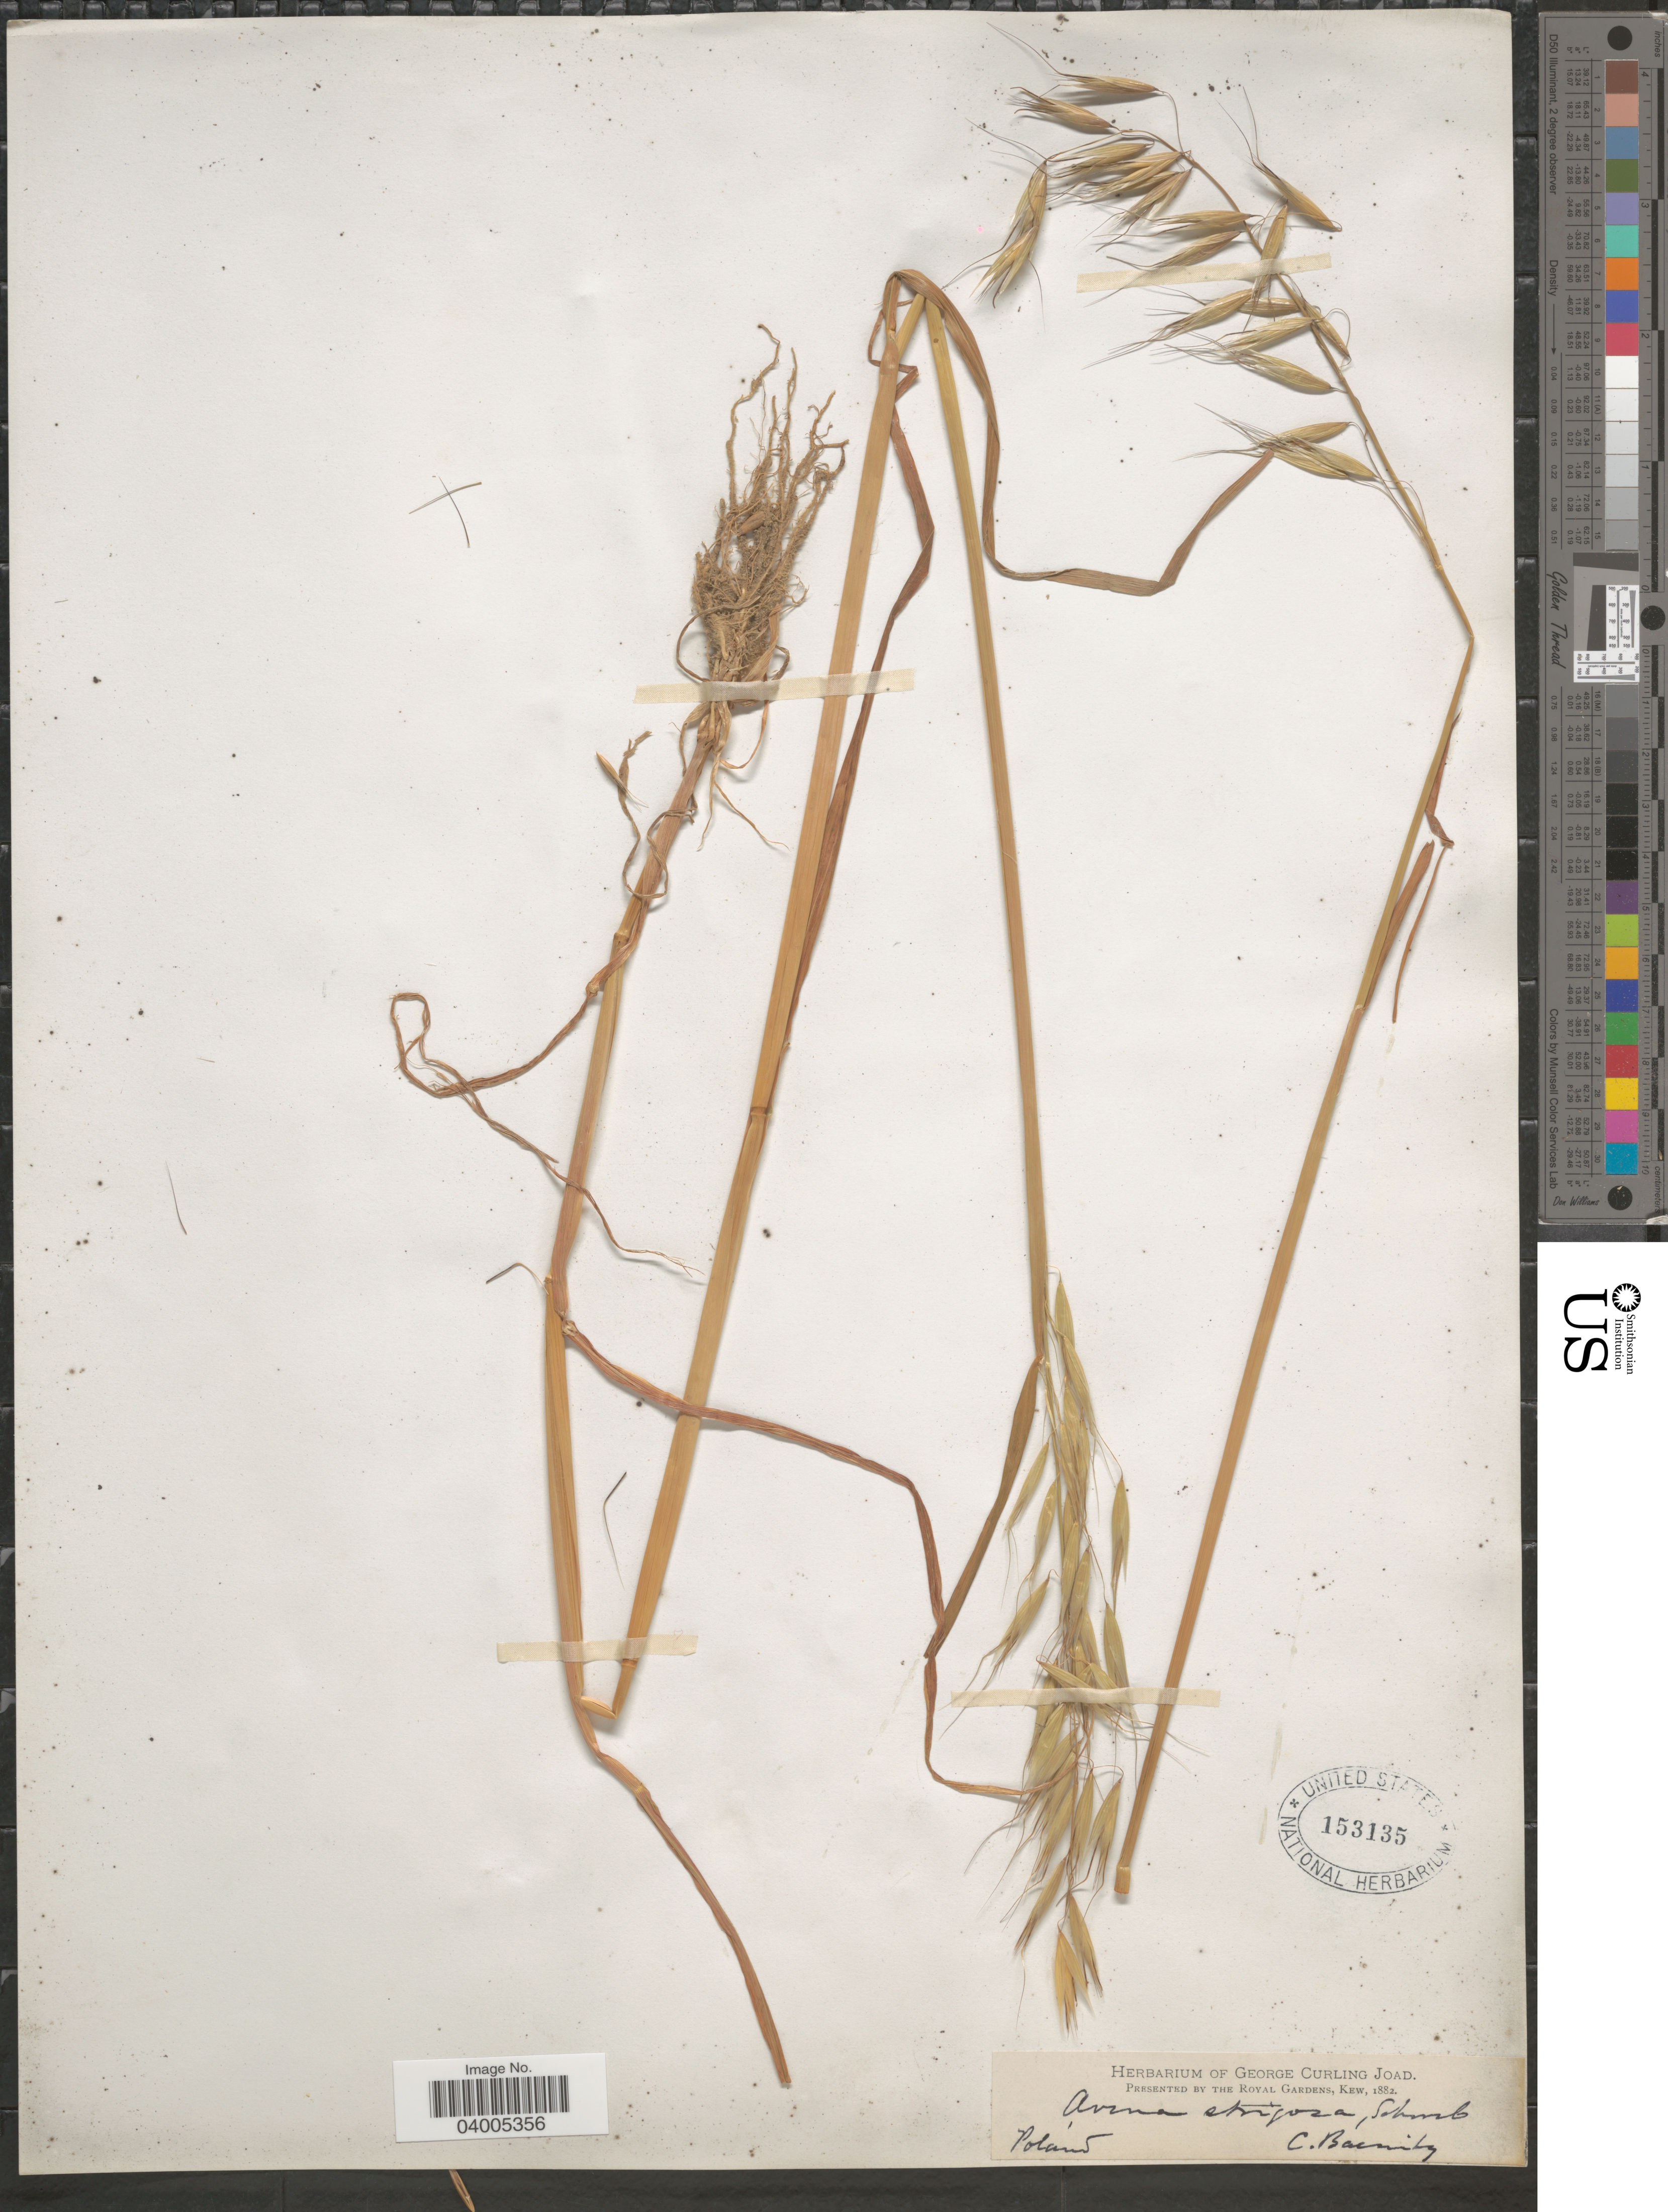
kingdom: Plantae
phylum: Tracheophyta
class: Liliopsida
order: Poales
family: Poaceae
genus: Avena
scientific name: Avena strigosa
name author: Schreb.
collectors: C. G. Baenitz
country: Poland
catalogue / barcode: US 153135